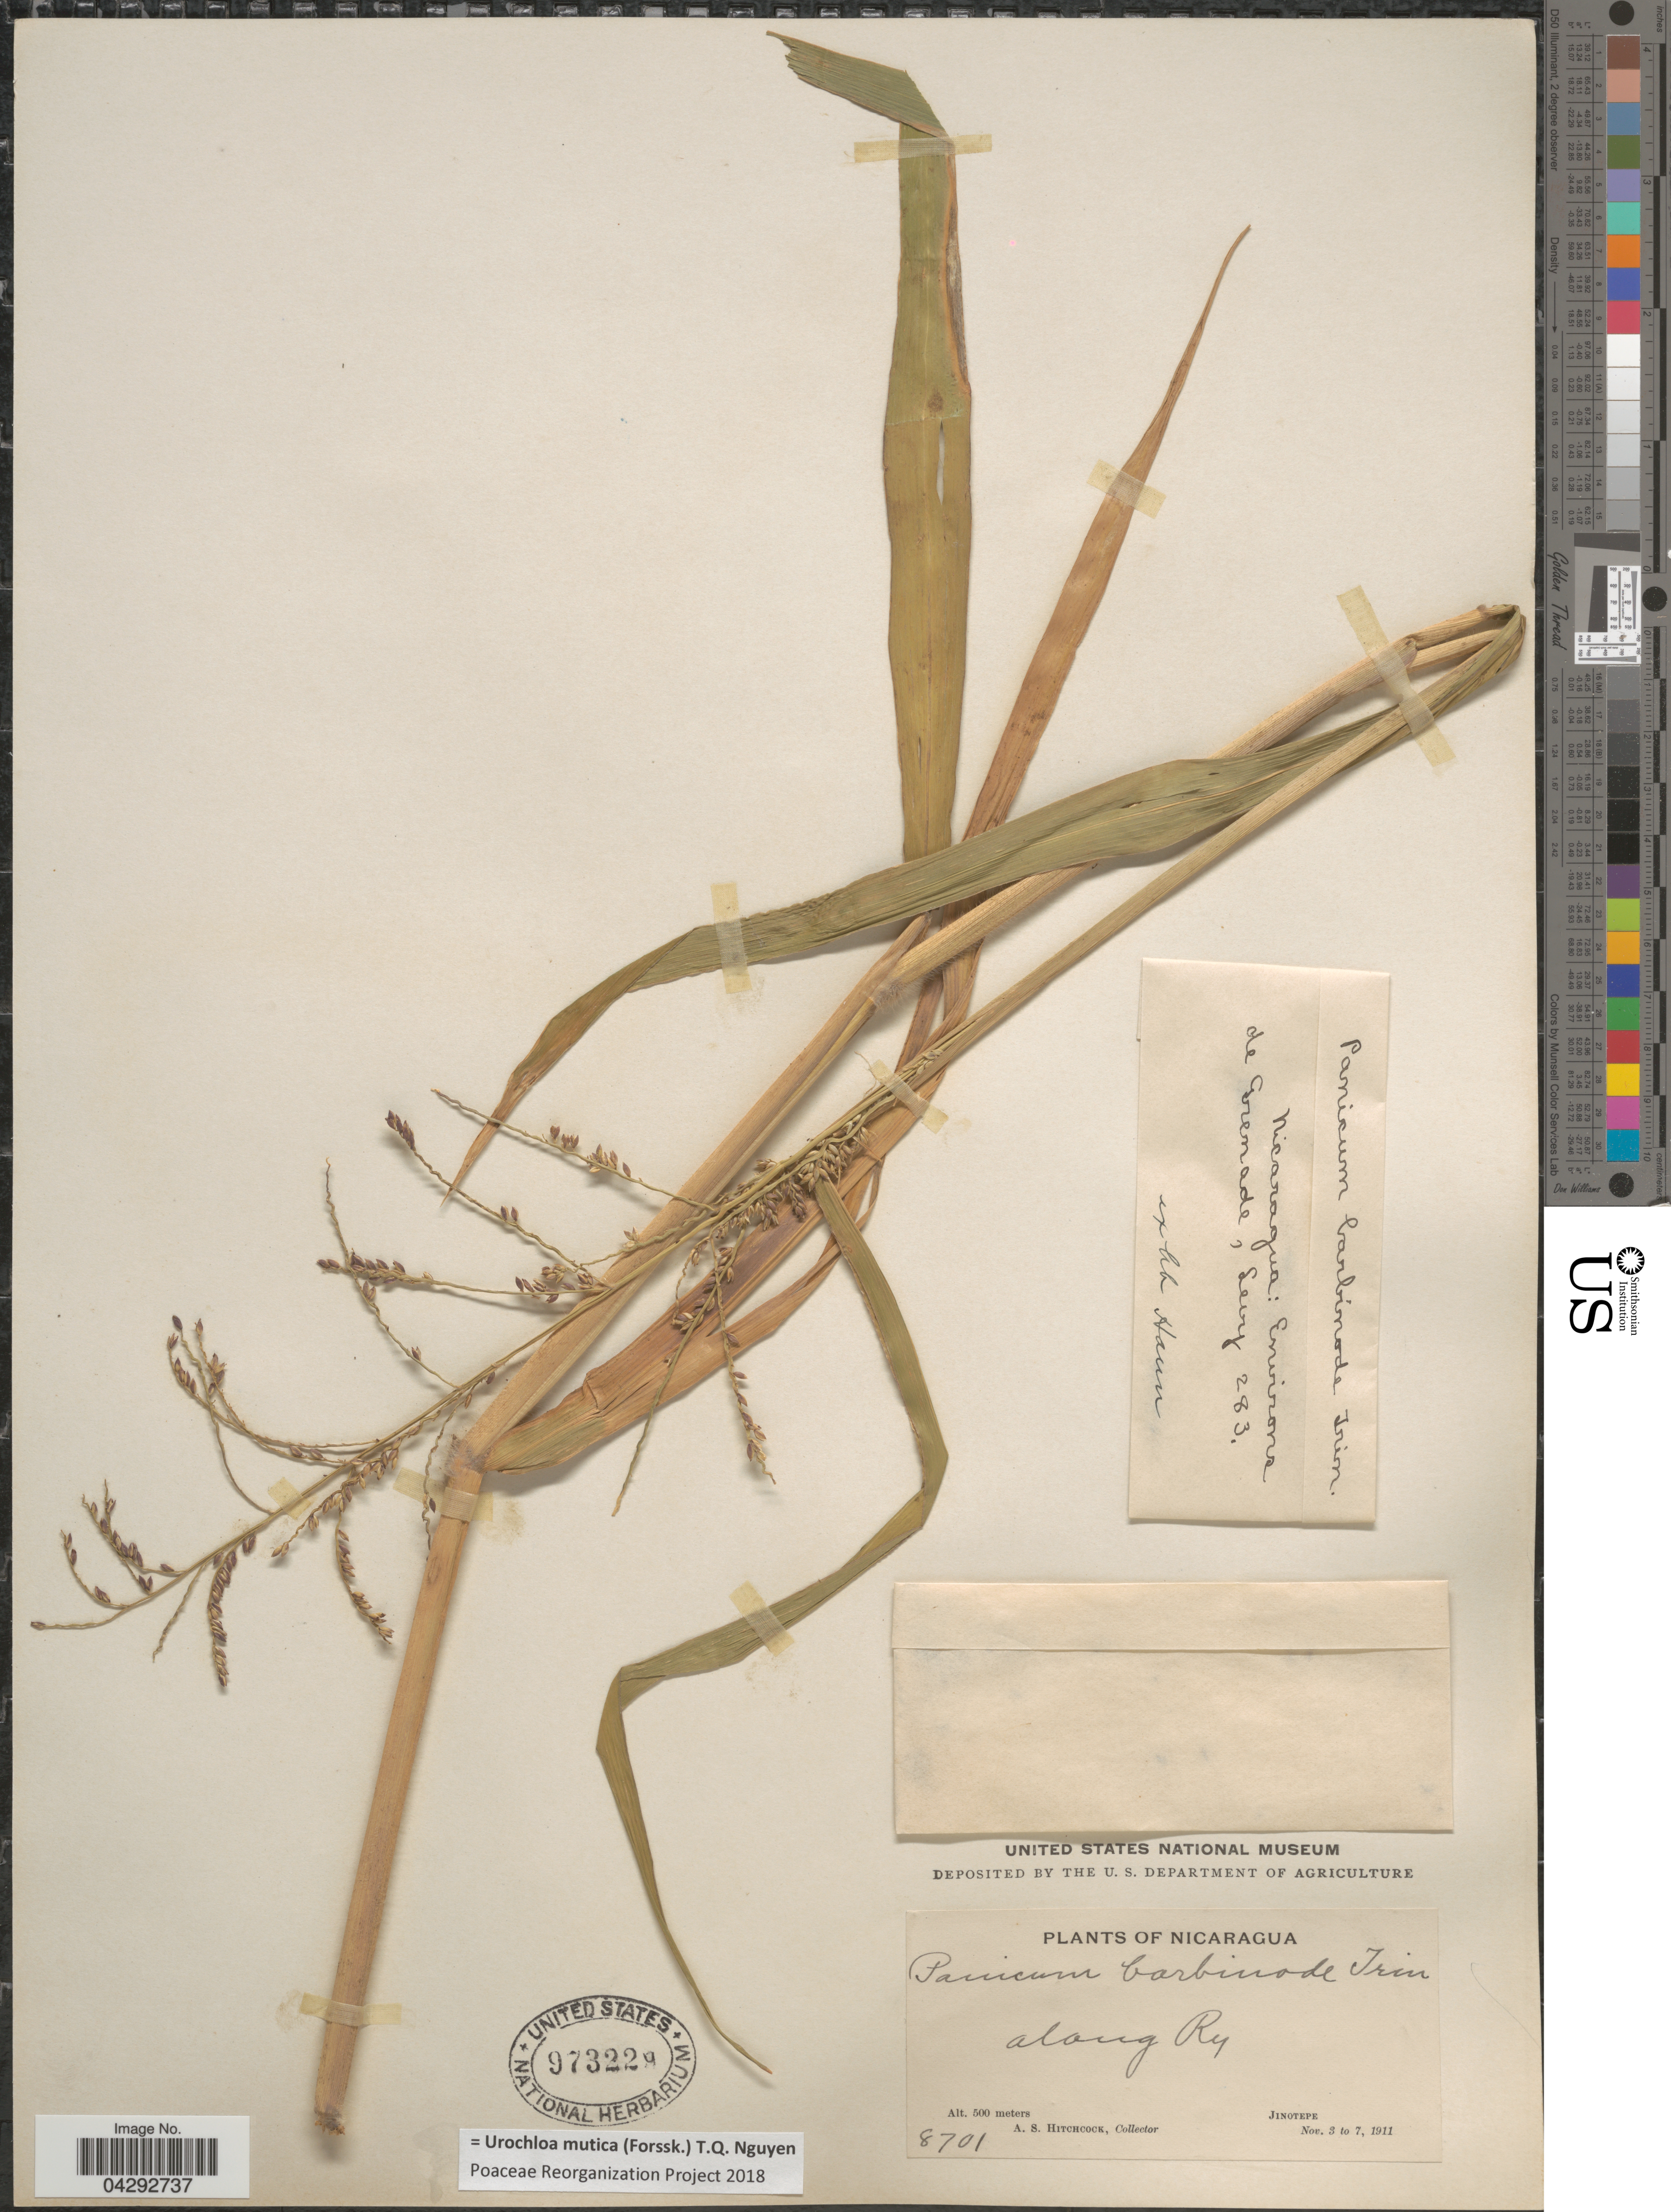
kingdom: Plantae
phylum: Tracheophyta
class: Liliopsida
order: Poales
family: Poaceae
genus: Urochloa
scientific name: Urochloa mutica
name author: (Forssk.) T.Q. Nguyen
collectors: -. Levy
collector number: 283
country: Nicaragua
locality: Environs de Grenade.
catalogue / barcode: US 973229